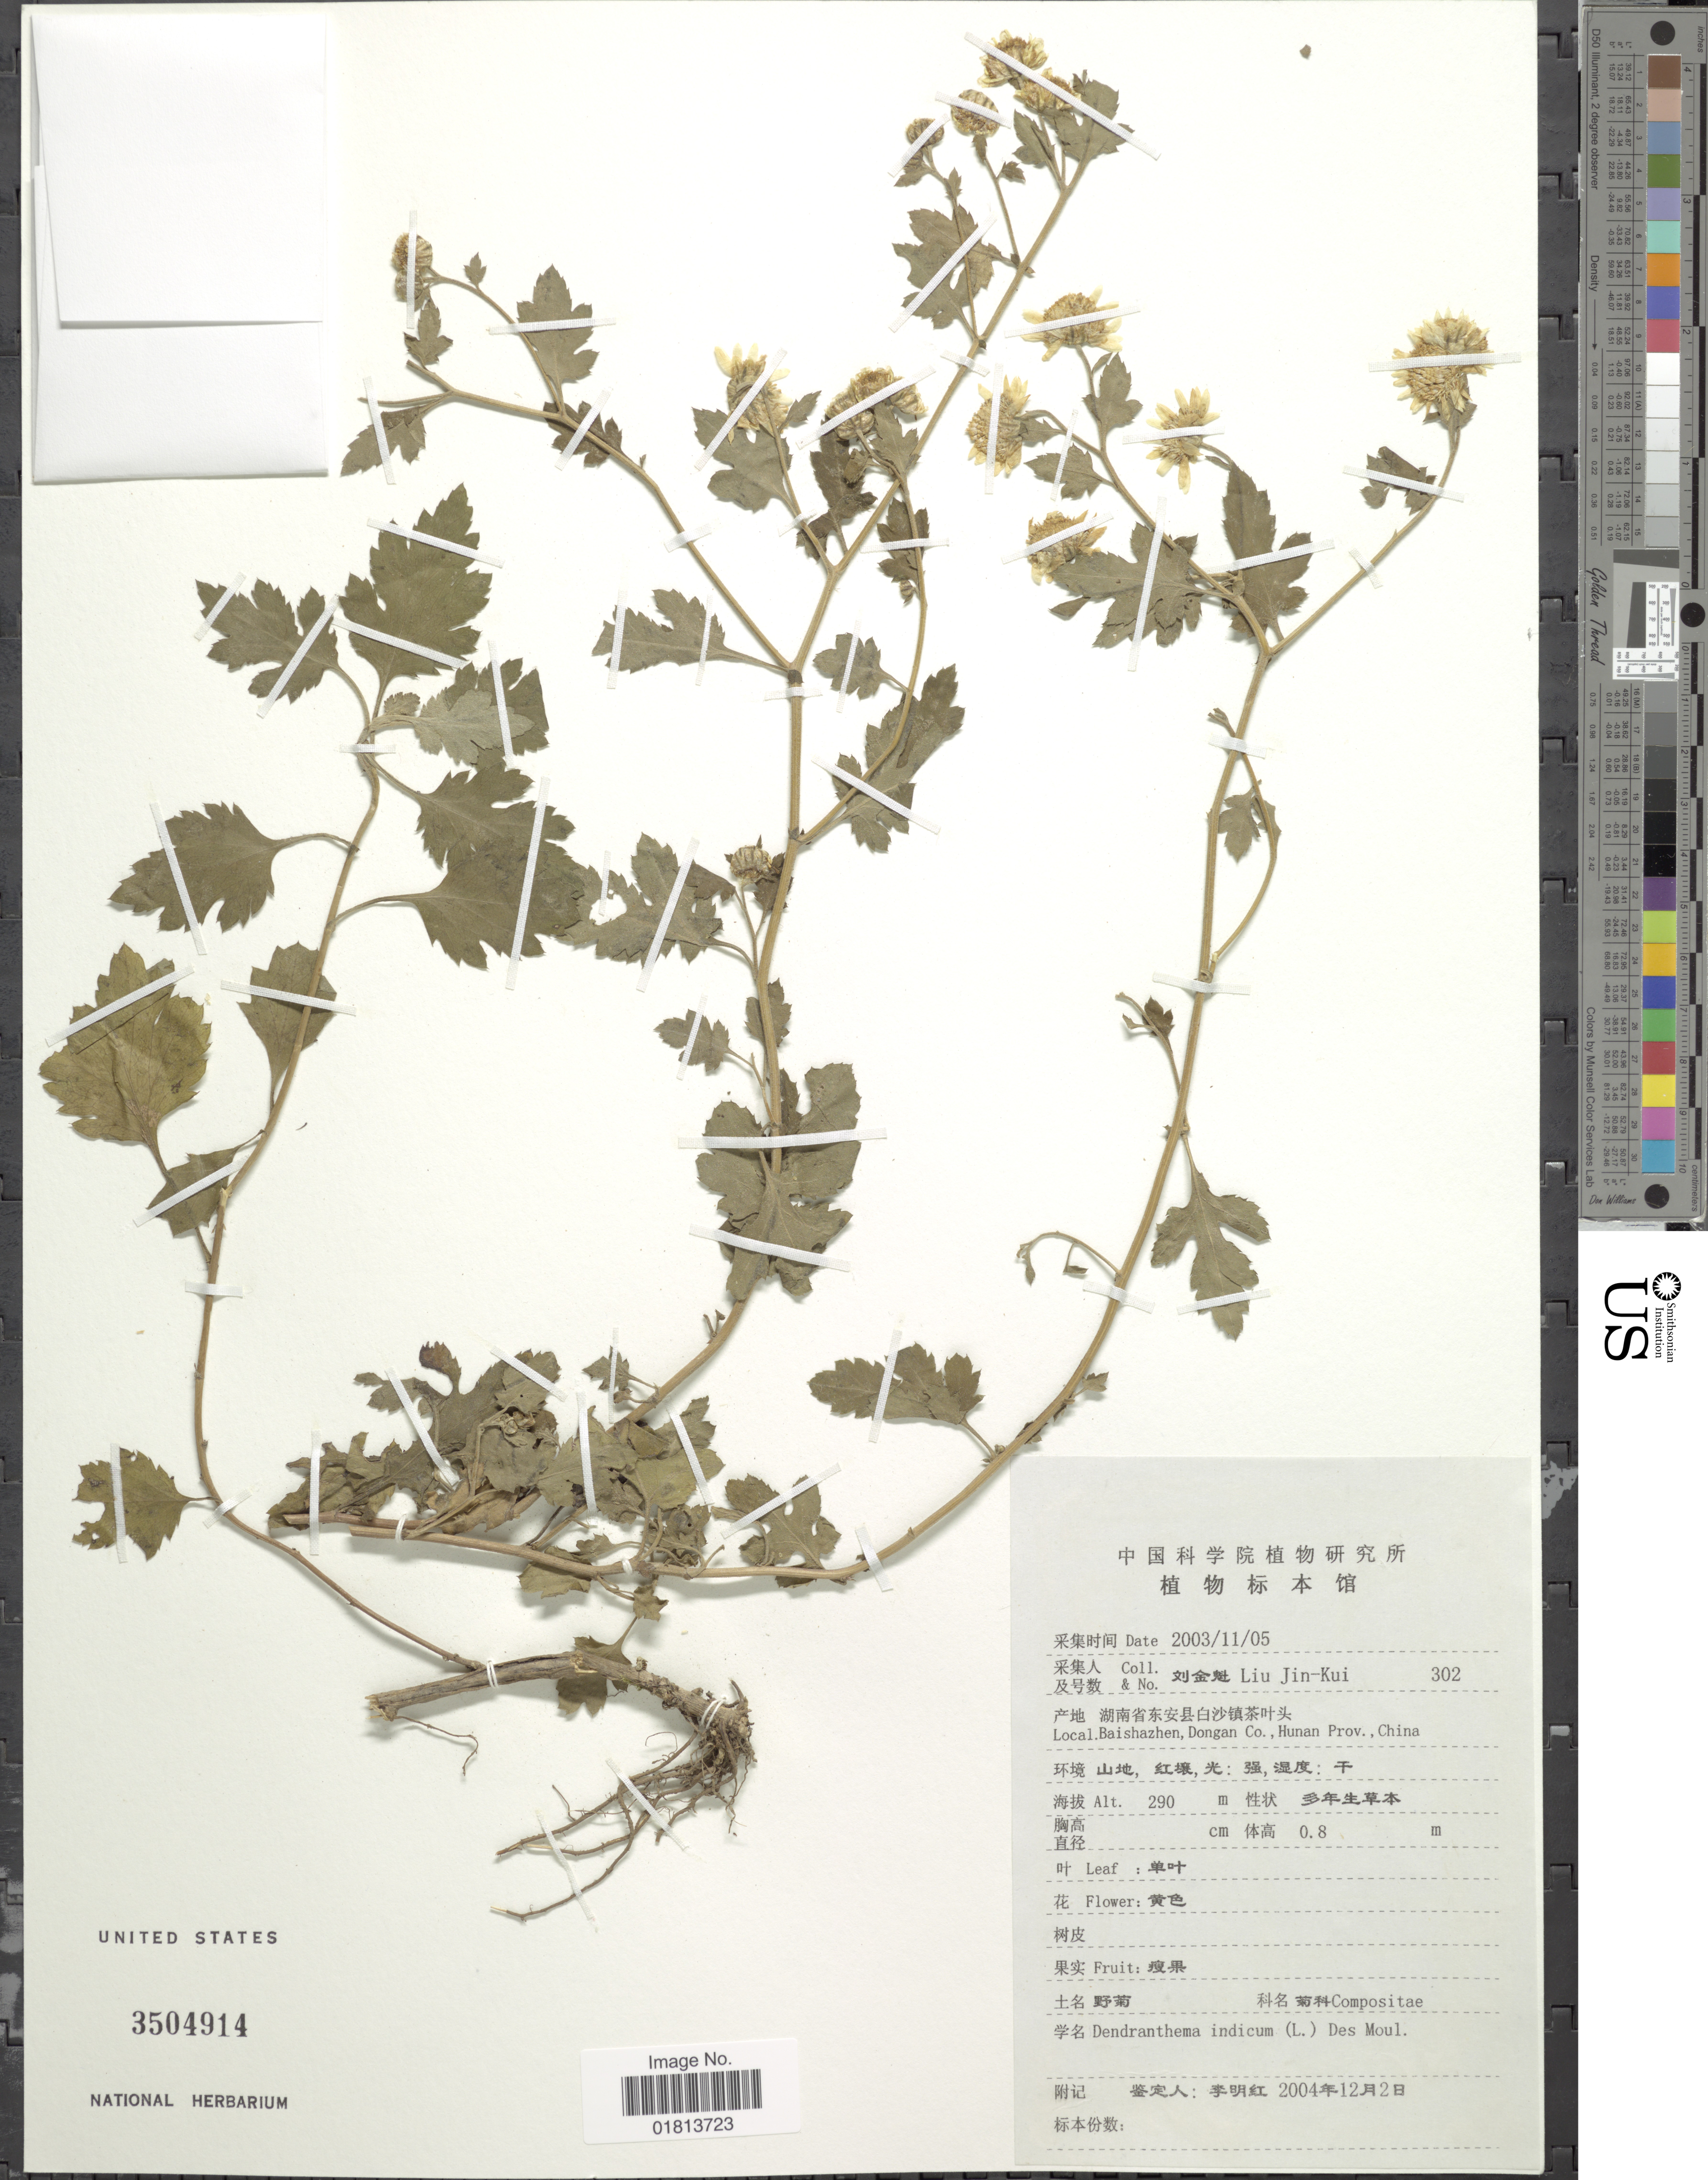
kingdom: Plantae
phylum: Tracheophyta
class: Magnoliopsida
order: Asterales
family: Asteraceae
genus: Dendranthema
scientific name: Dendranthema indicum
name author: (L.) Des Moul.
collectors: Liu Jin-Kui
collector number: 302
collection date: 2003-11-05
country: China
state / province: Hunan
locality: Baishazhen, Dongan Co., Hunan Prov., China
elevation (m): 290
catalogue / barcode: US 3504914